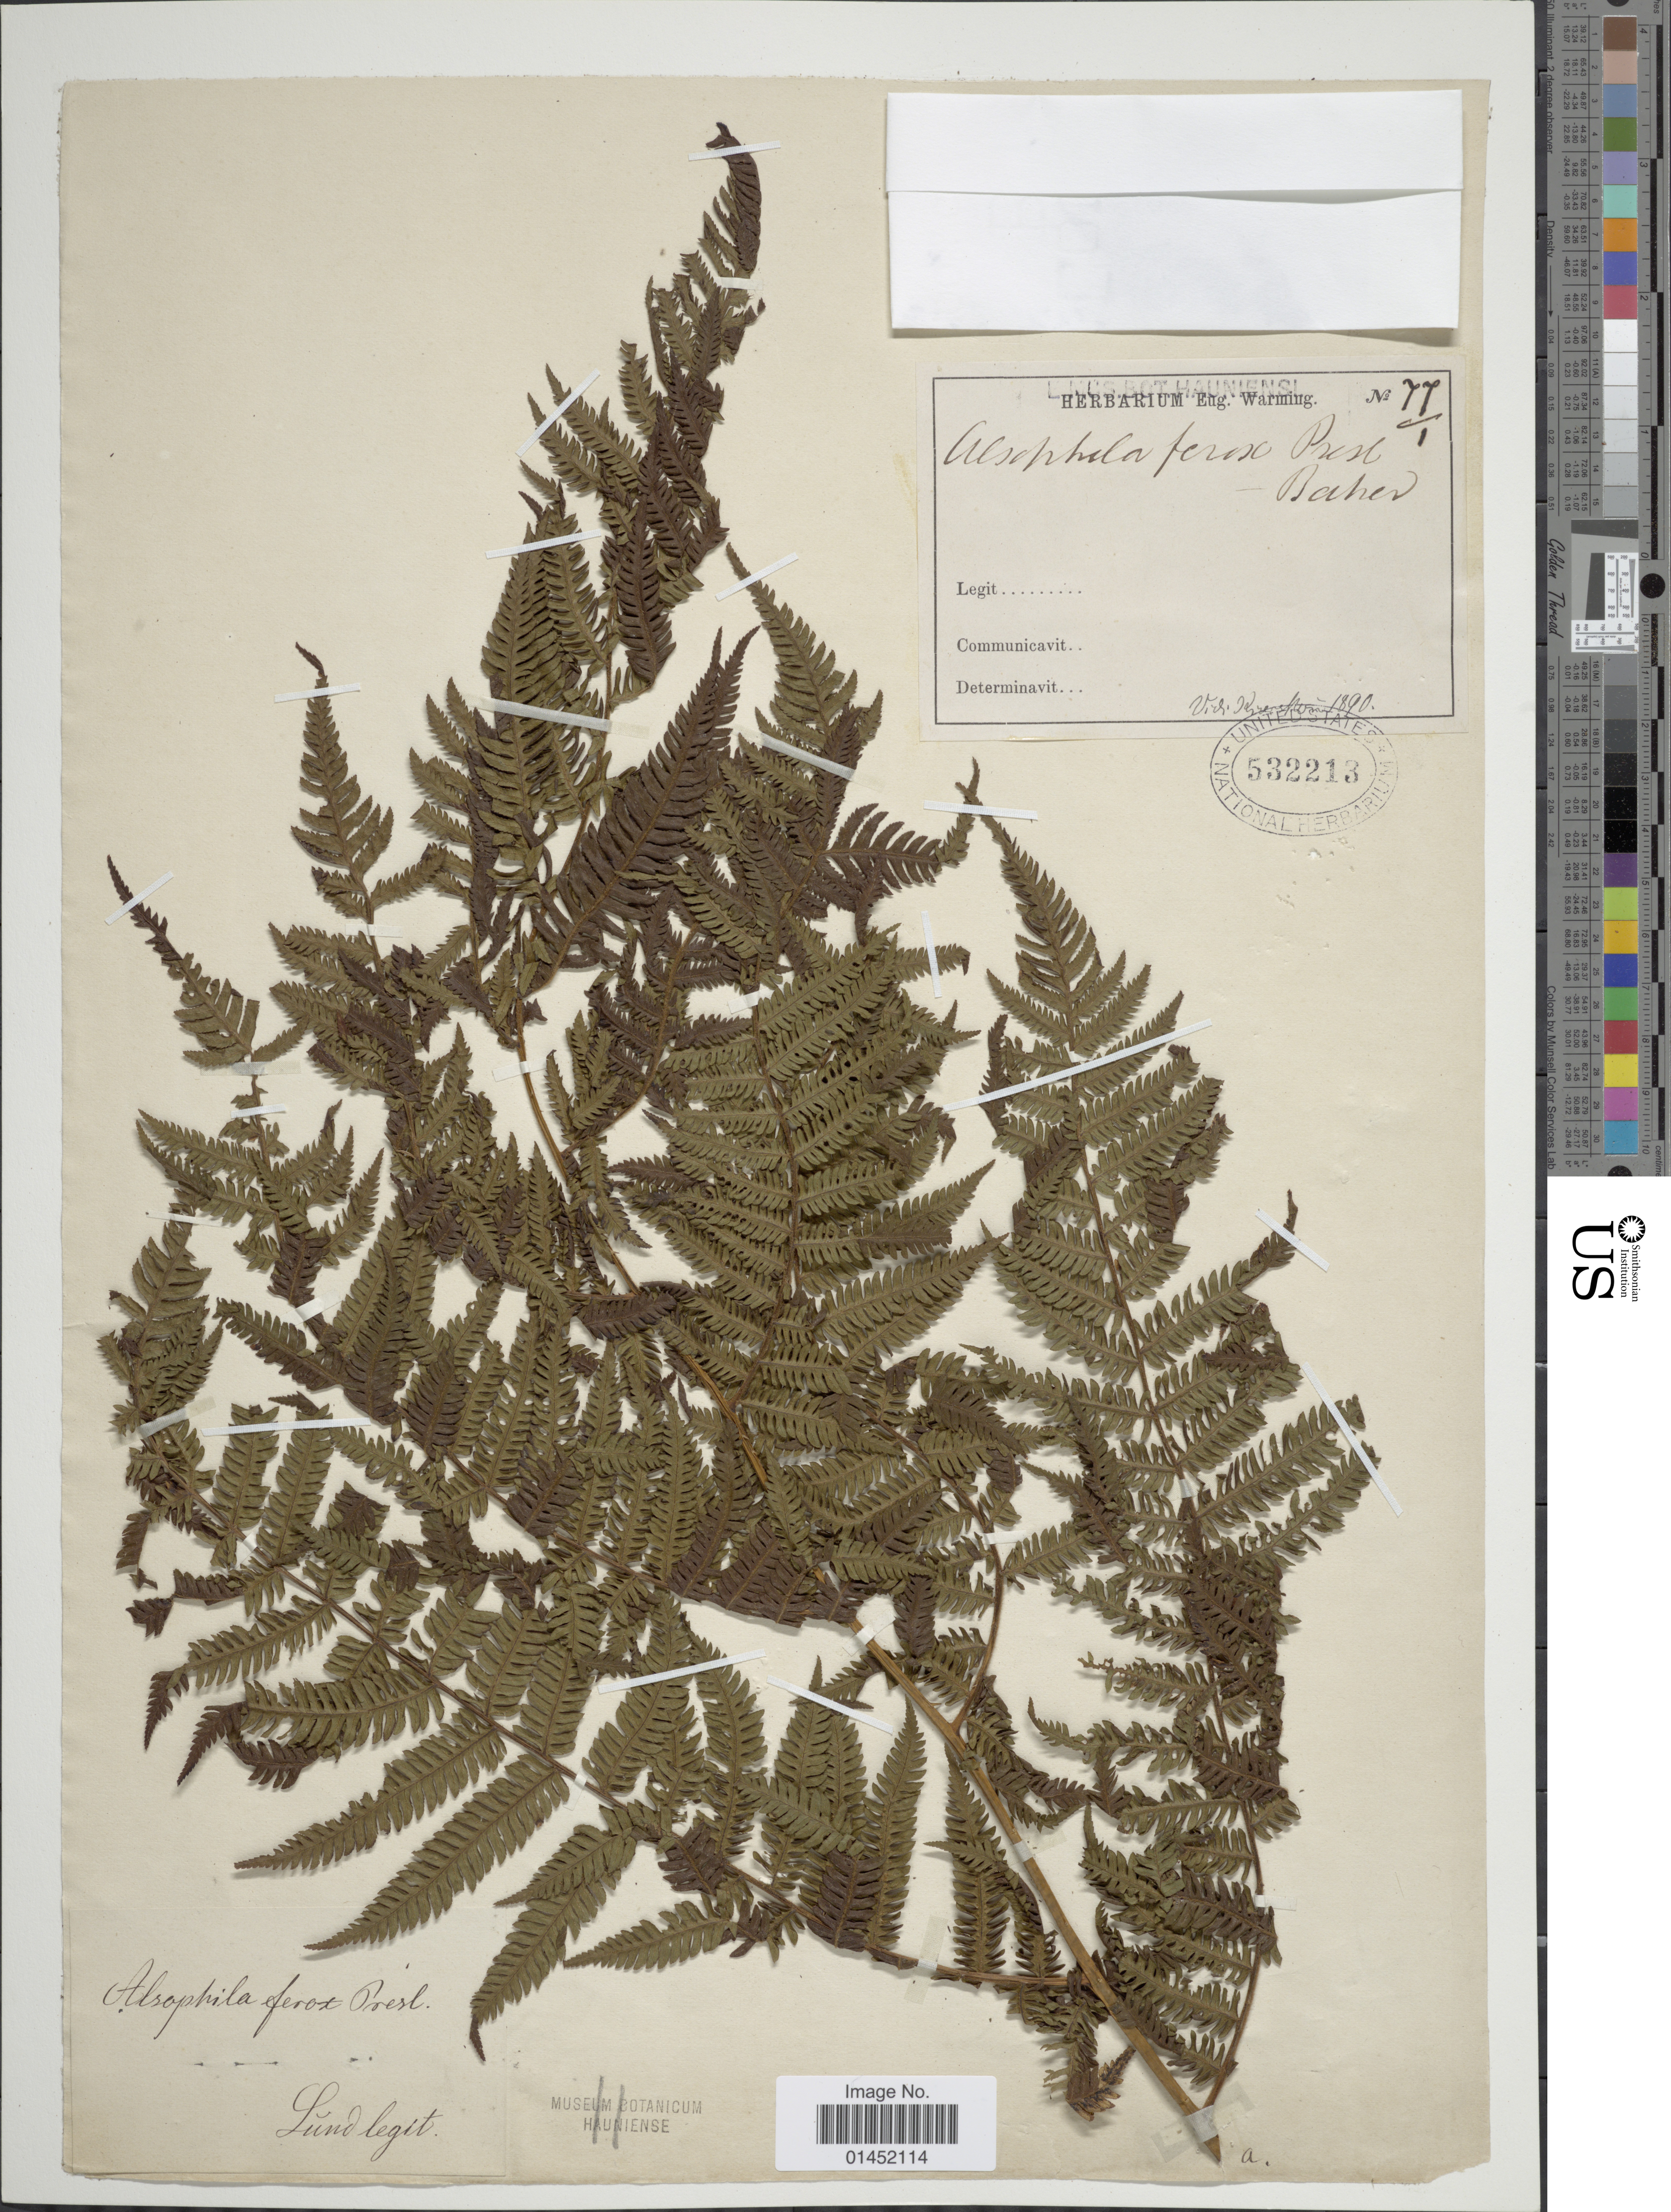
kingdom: Plantae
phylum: Tracheophyta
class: Polypodiopsida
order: Cyatheales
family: Cyatheaceae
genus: Cyathea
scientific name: Cyathea microdonta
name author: (Desv.) Domin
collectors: ex herb. E. Warming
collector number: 77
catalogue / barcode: US 532213